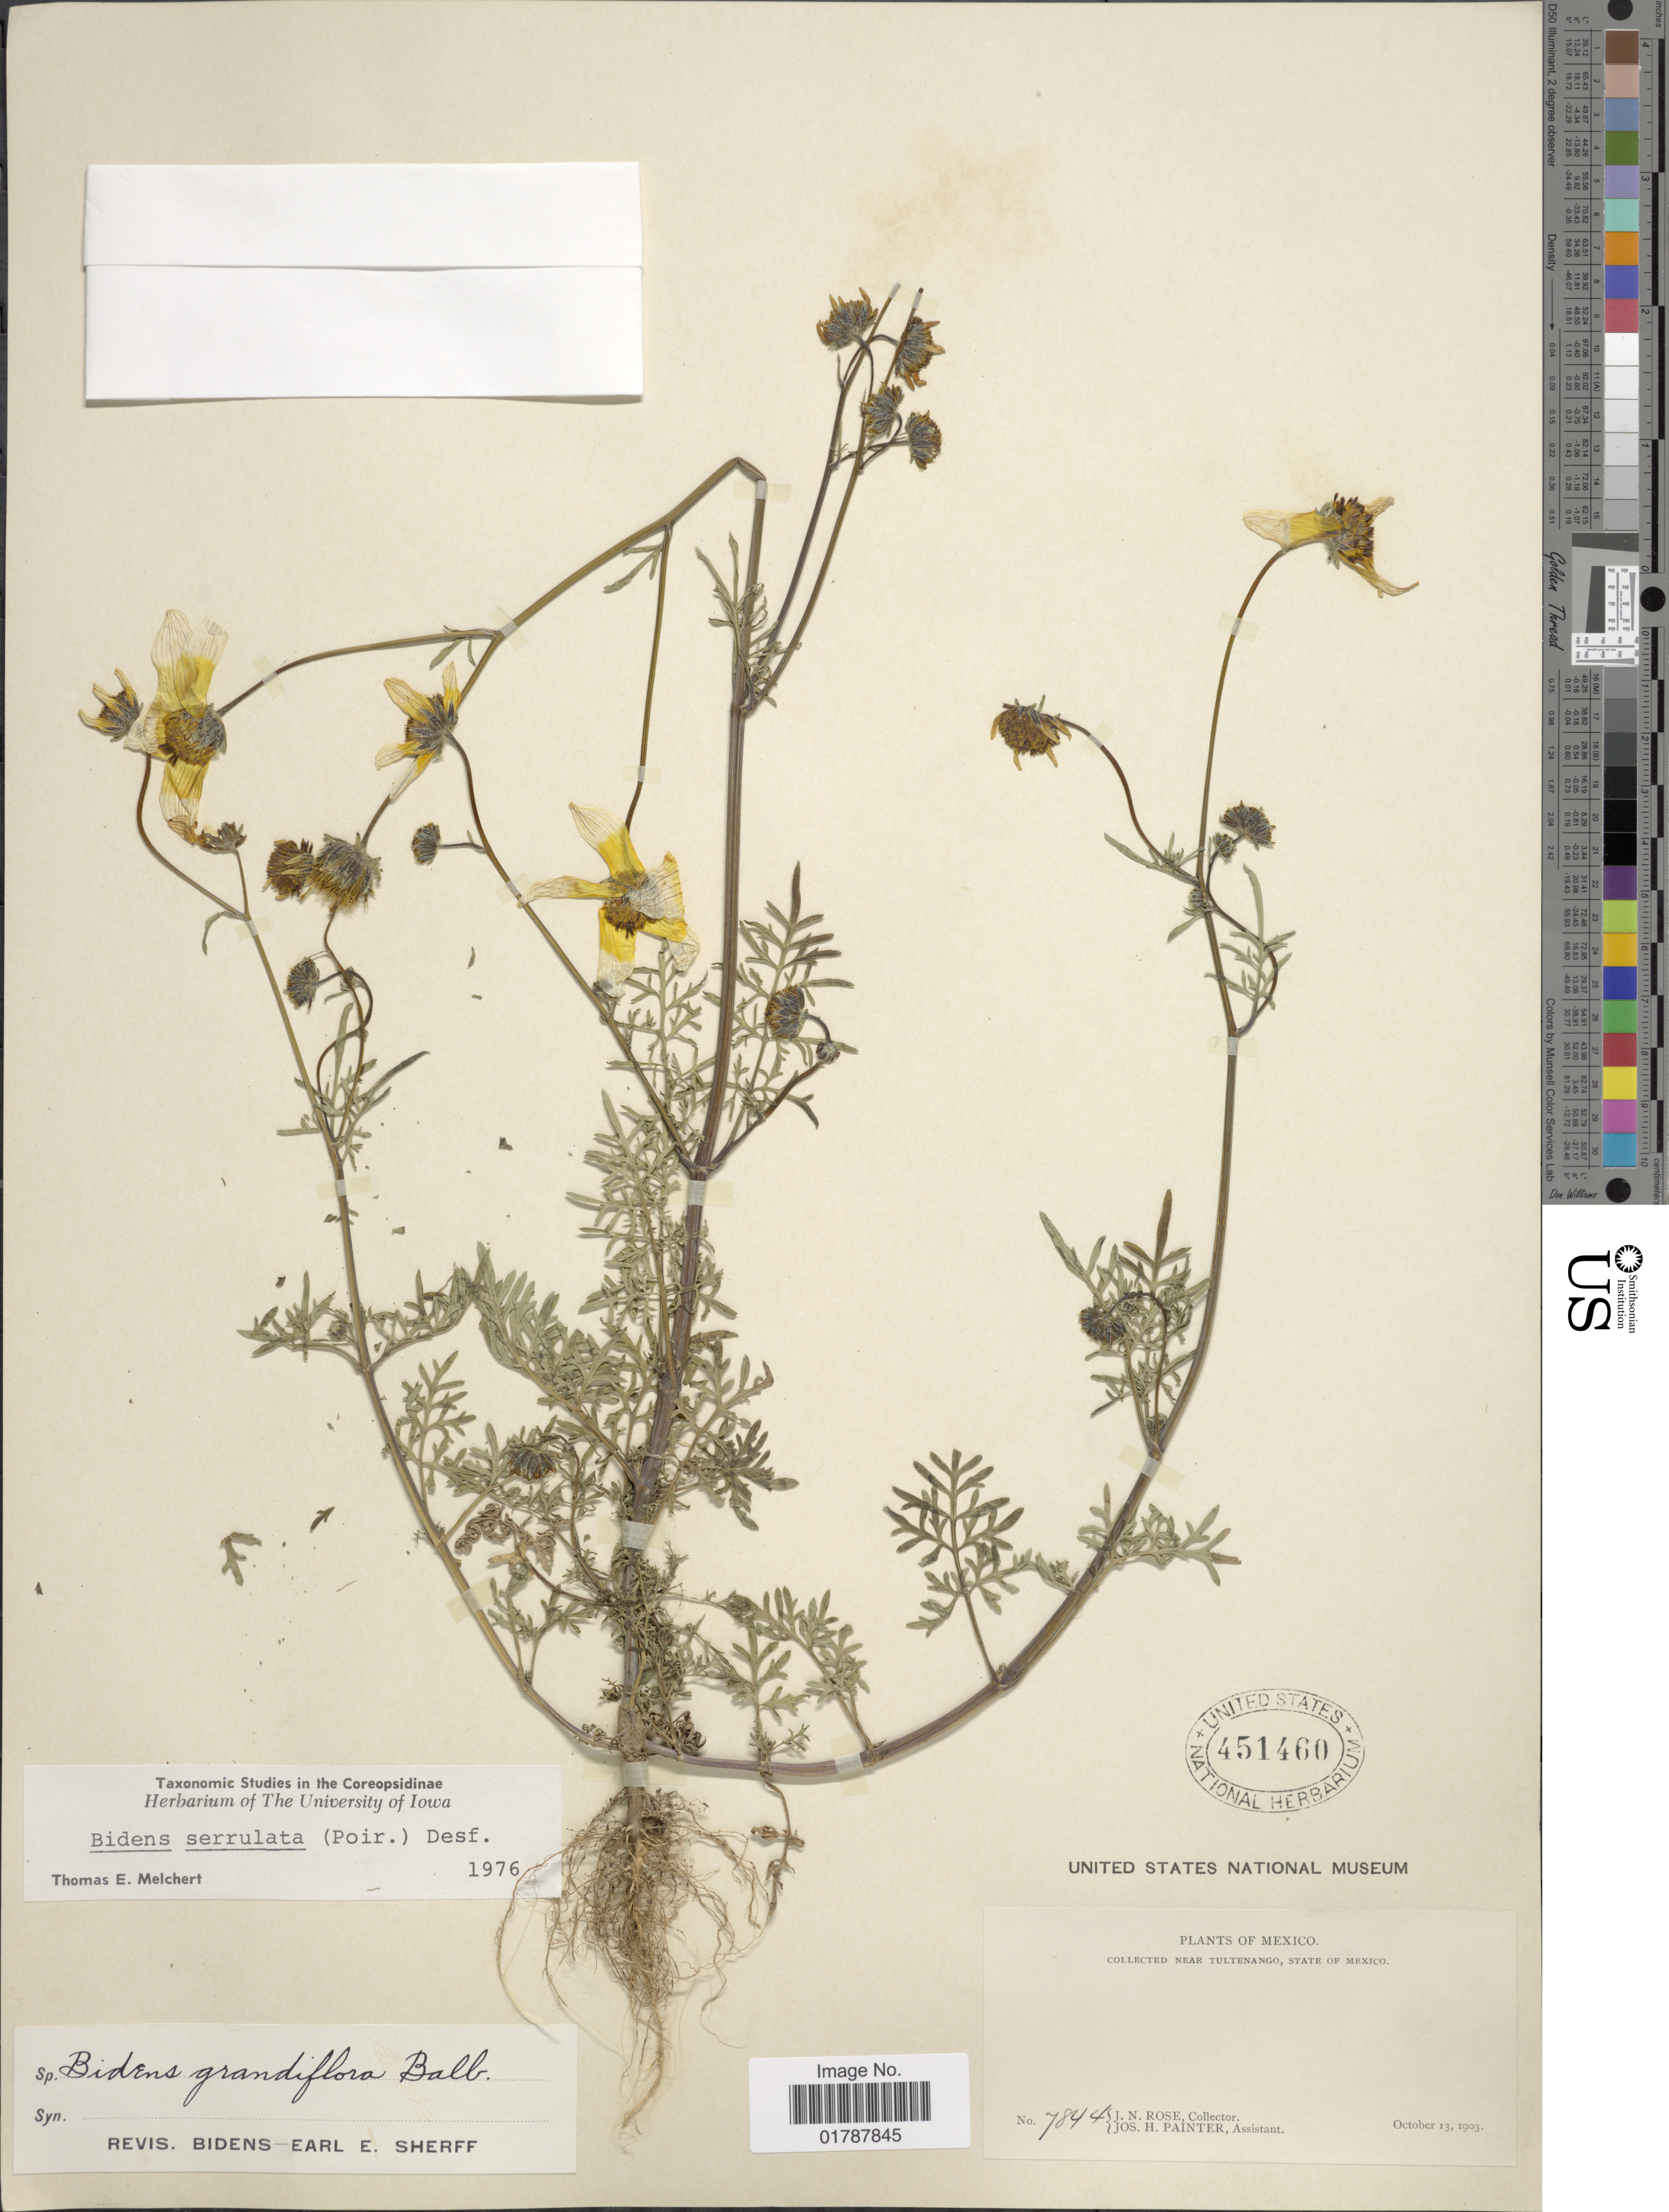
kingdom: Plantae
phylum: Tracheophyta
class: Magnoliopsida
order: Asterales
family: Asteraceae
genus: Bidens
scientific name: Bidens serrulata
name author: (Poir.) Desf.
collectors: J. N. Rose & J. H. Painter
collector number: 7844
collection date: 1903-10-13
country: Mexico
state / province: México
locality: Near Tultenango, State of Mexico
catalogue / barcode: US 451460